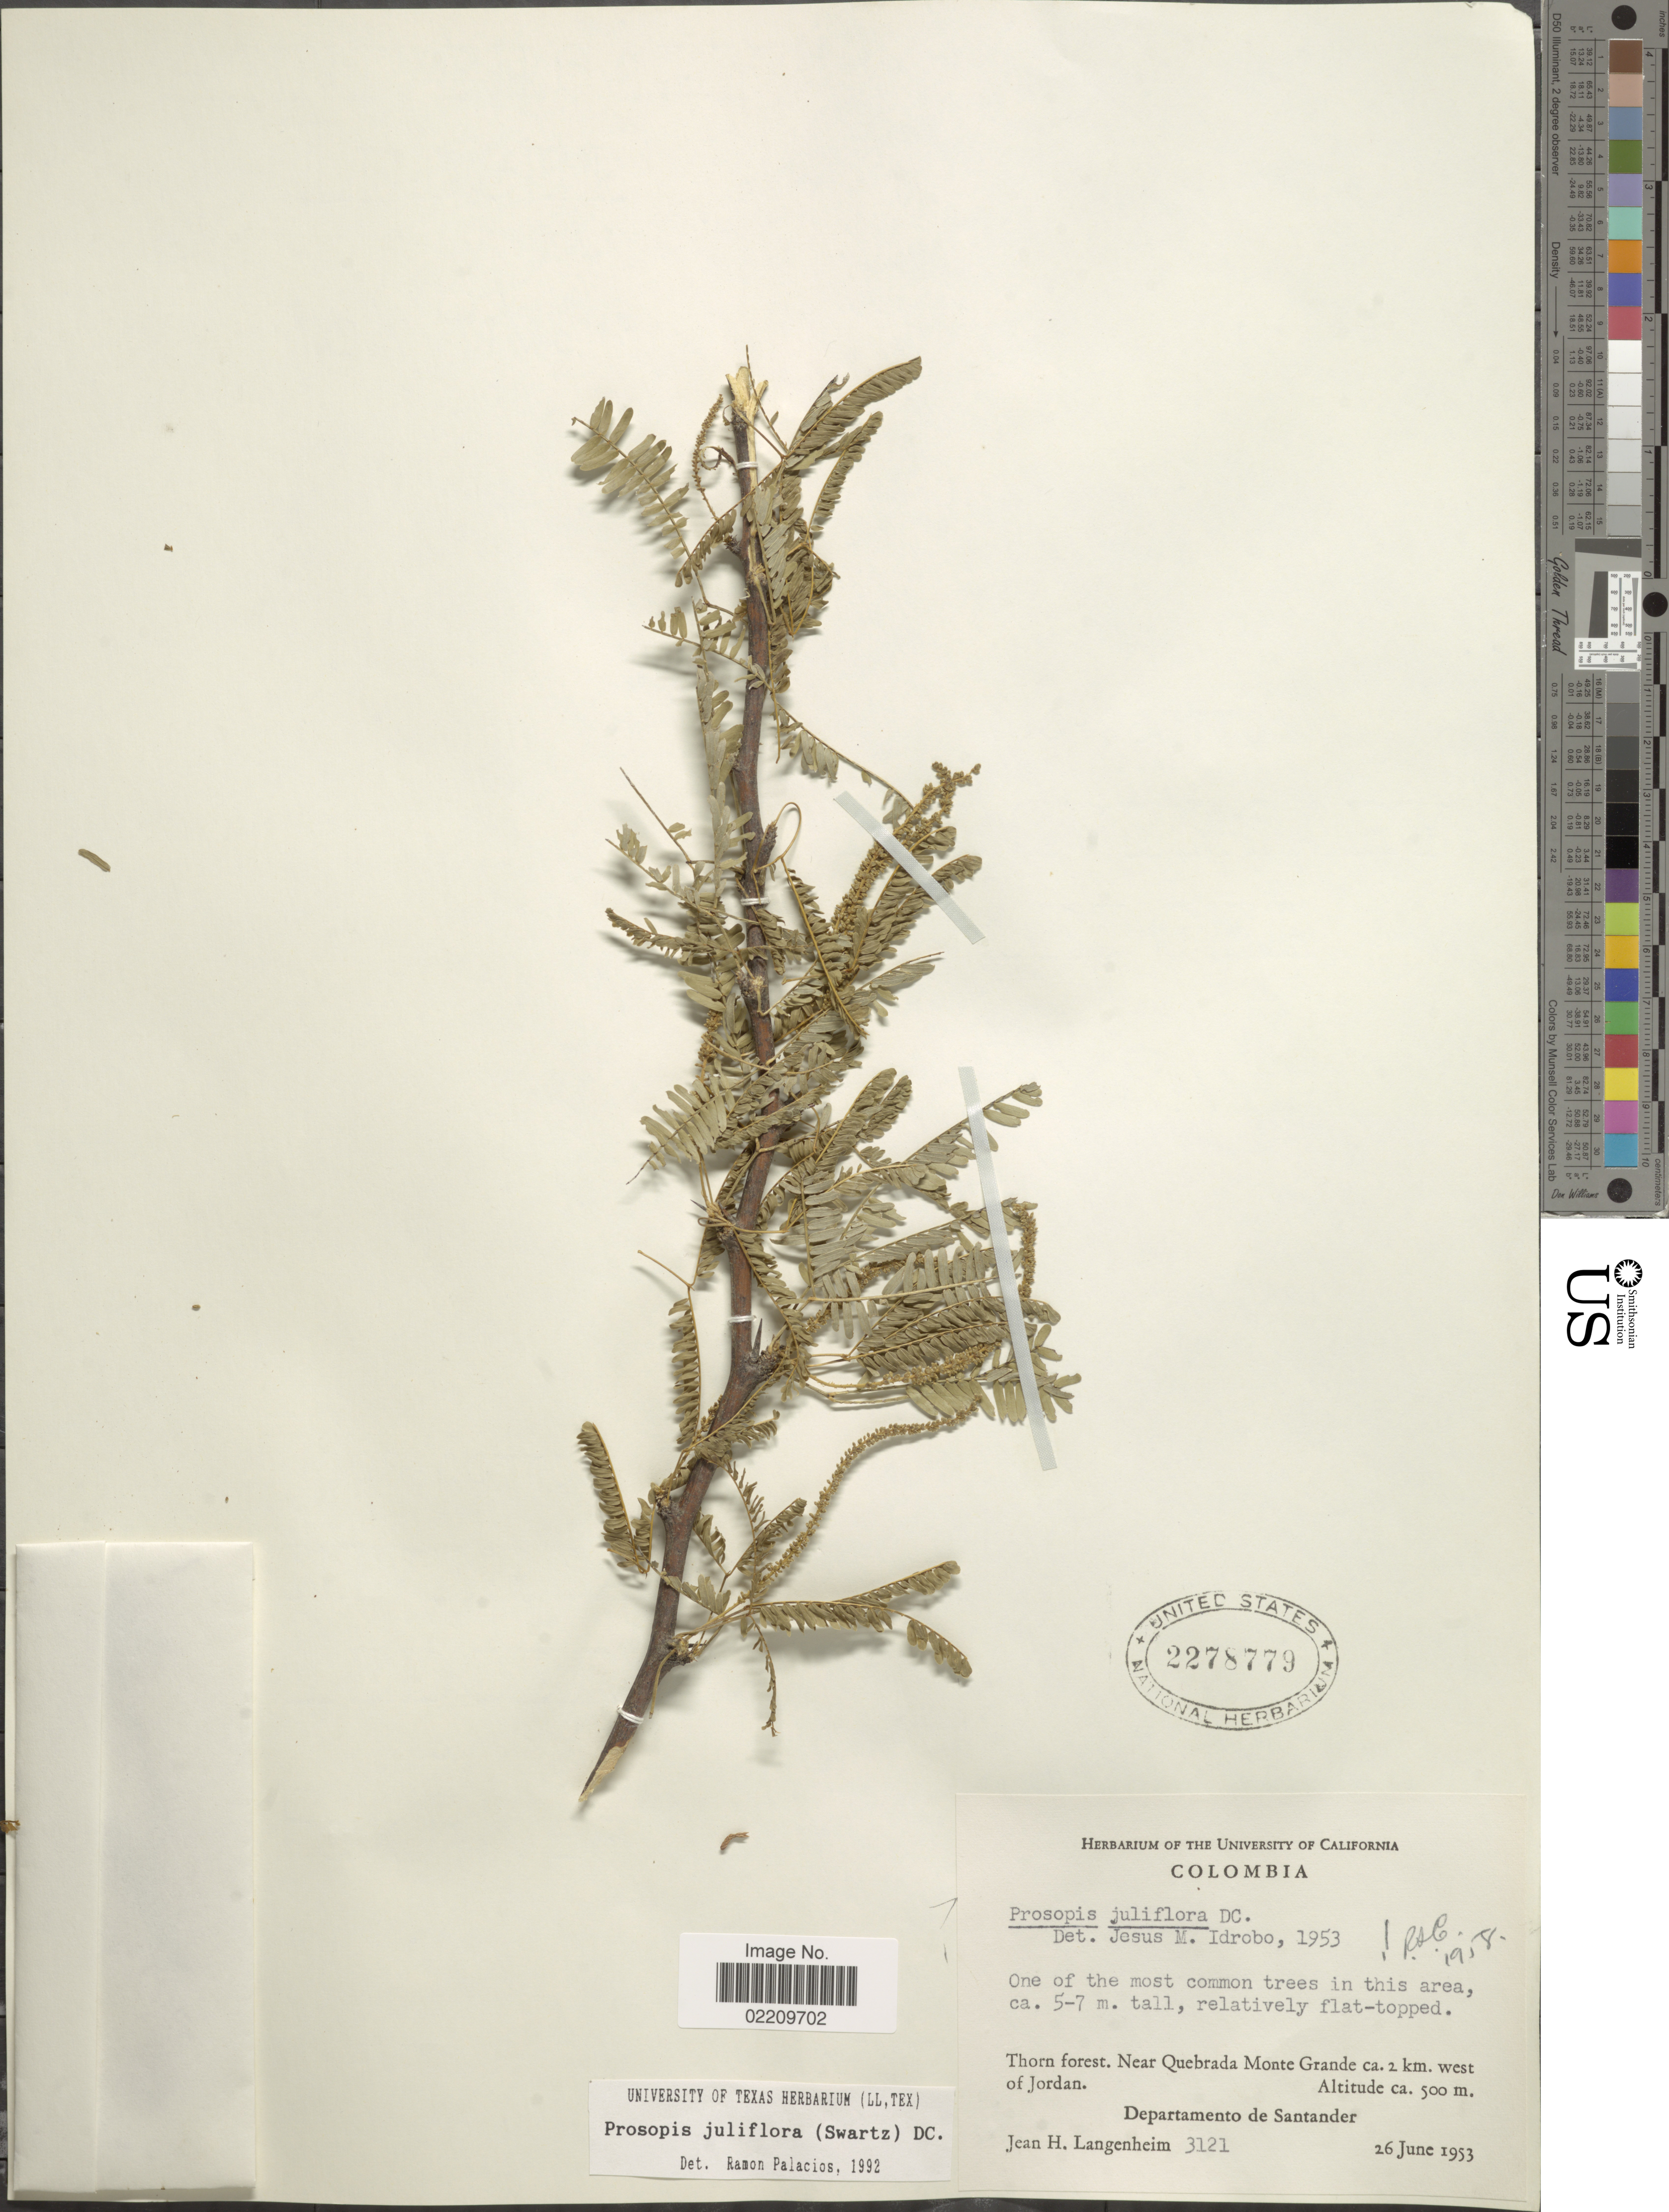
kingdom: Plantae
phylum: Tracheophyta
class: Magnoliopsida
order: Fabales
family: Fabaceae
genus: Neltuma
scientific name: Neltuma juliflora var. juliflora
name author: (Sw.) Raf.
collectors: J. H. Langenheim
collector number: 3121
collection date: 1953-06-26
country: Colombia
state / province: Santander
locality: Thorn forest. Near Quebrada Monte Grande ca. 2 km. west of Jordan. Departamento de Santander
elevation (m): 500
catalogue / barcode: US 2278779